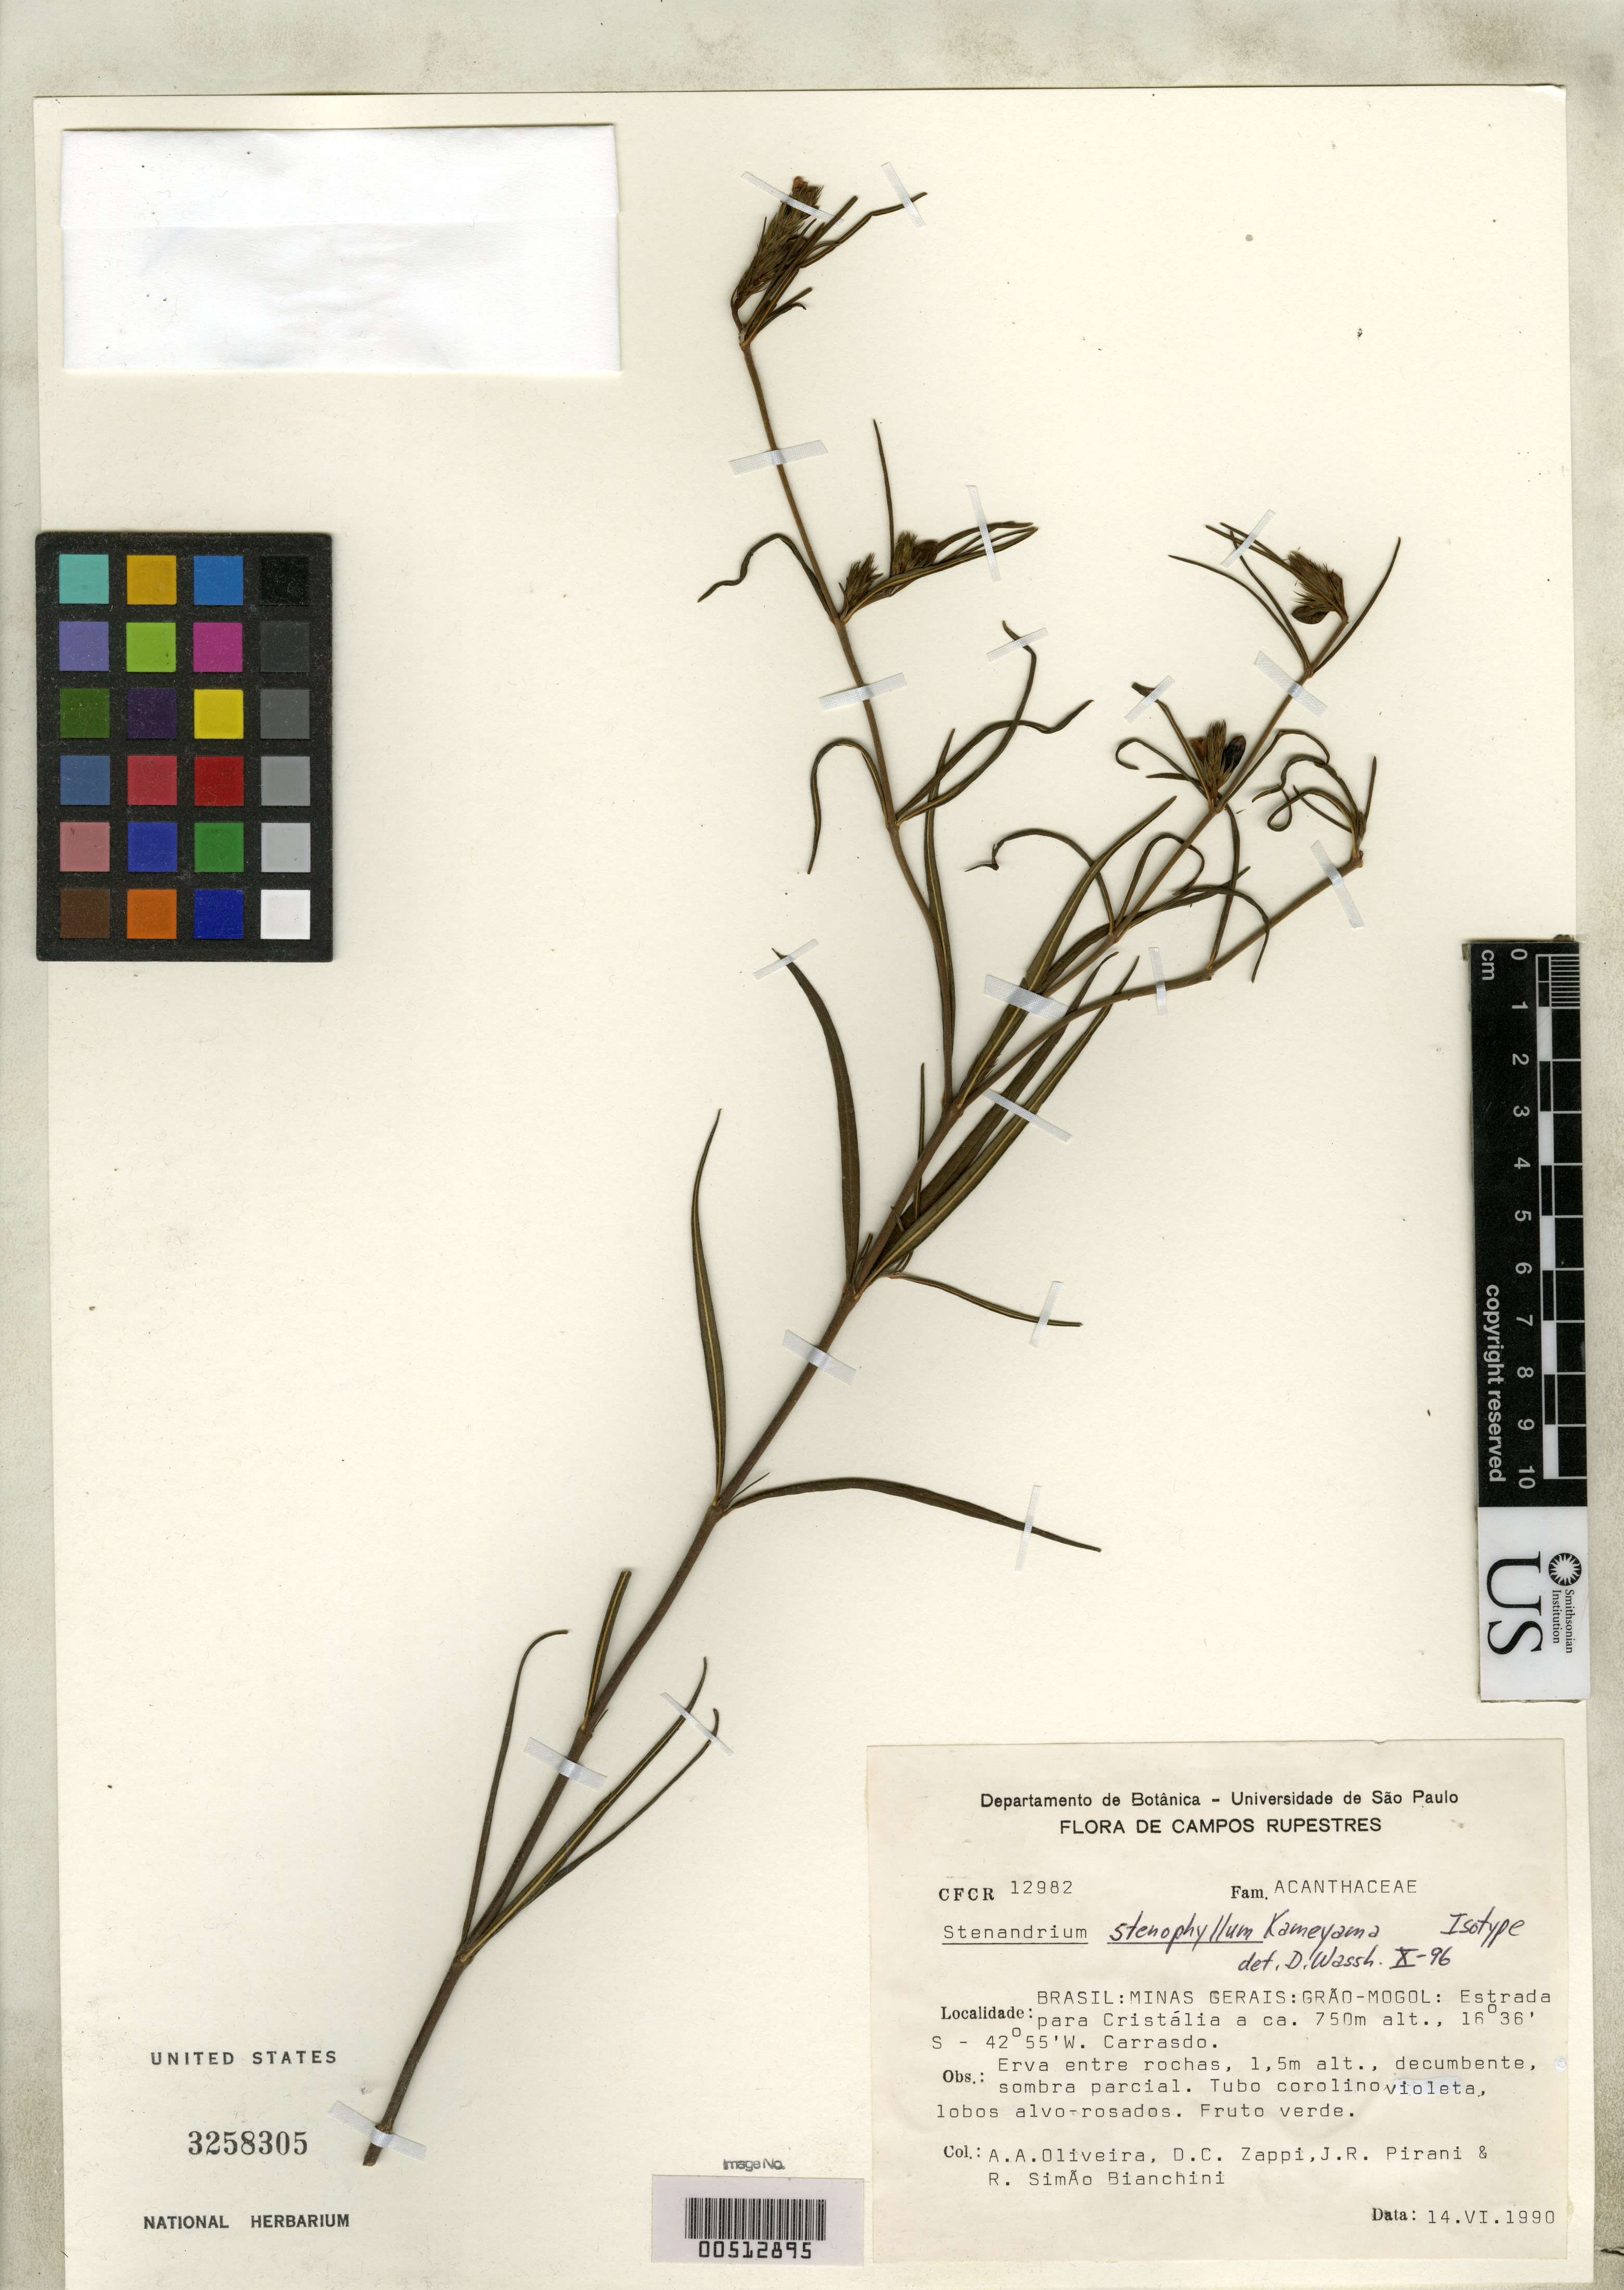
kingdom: Plantae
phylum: Tracheophyta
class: Magnoliopsida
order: Lamiales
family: Acanthaceae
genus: Stenandrium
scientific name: Stenandrium stenophyllum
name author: Kameyama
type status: Isotype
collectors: A. Oliveira, D. Zappi, J. R. Pirani & R. Siamao-Bianchini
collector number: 12982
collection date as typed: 14 Jun 1990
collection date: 1990-06-14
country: Brazil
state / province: Minas Gerais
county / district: Grão-Mogol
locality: Estrada para Cristalia.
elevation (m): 750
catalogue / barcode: US 3258305